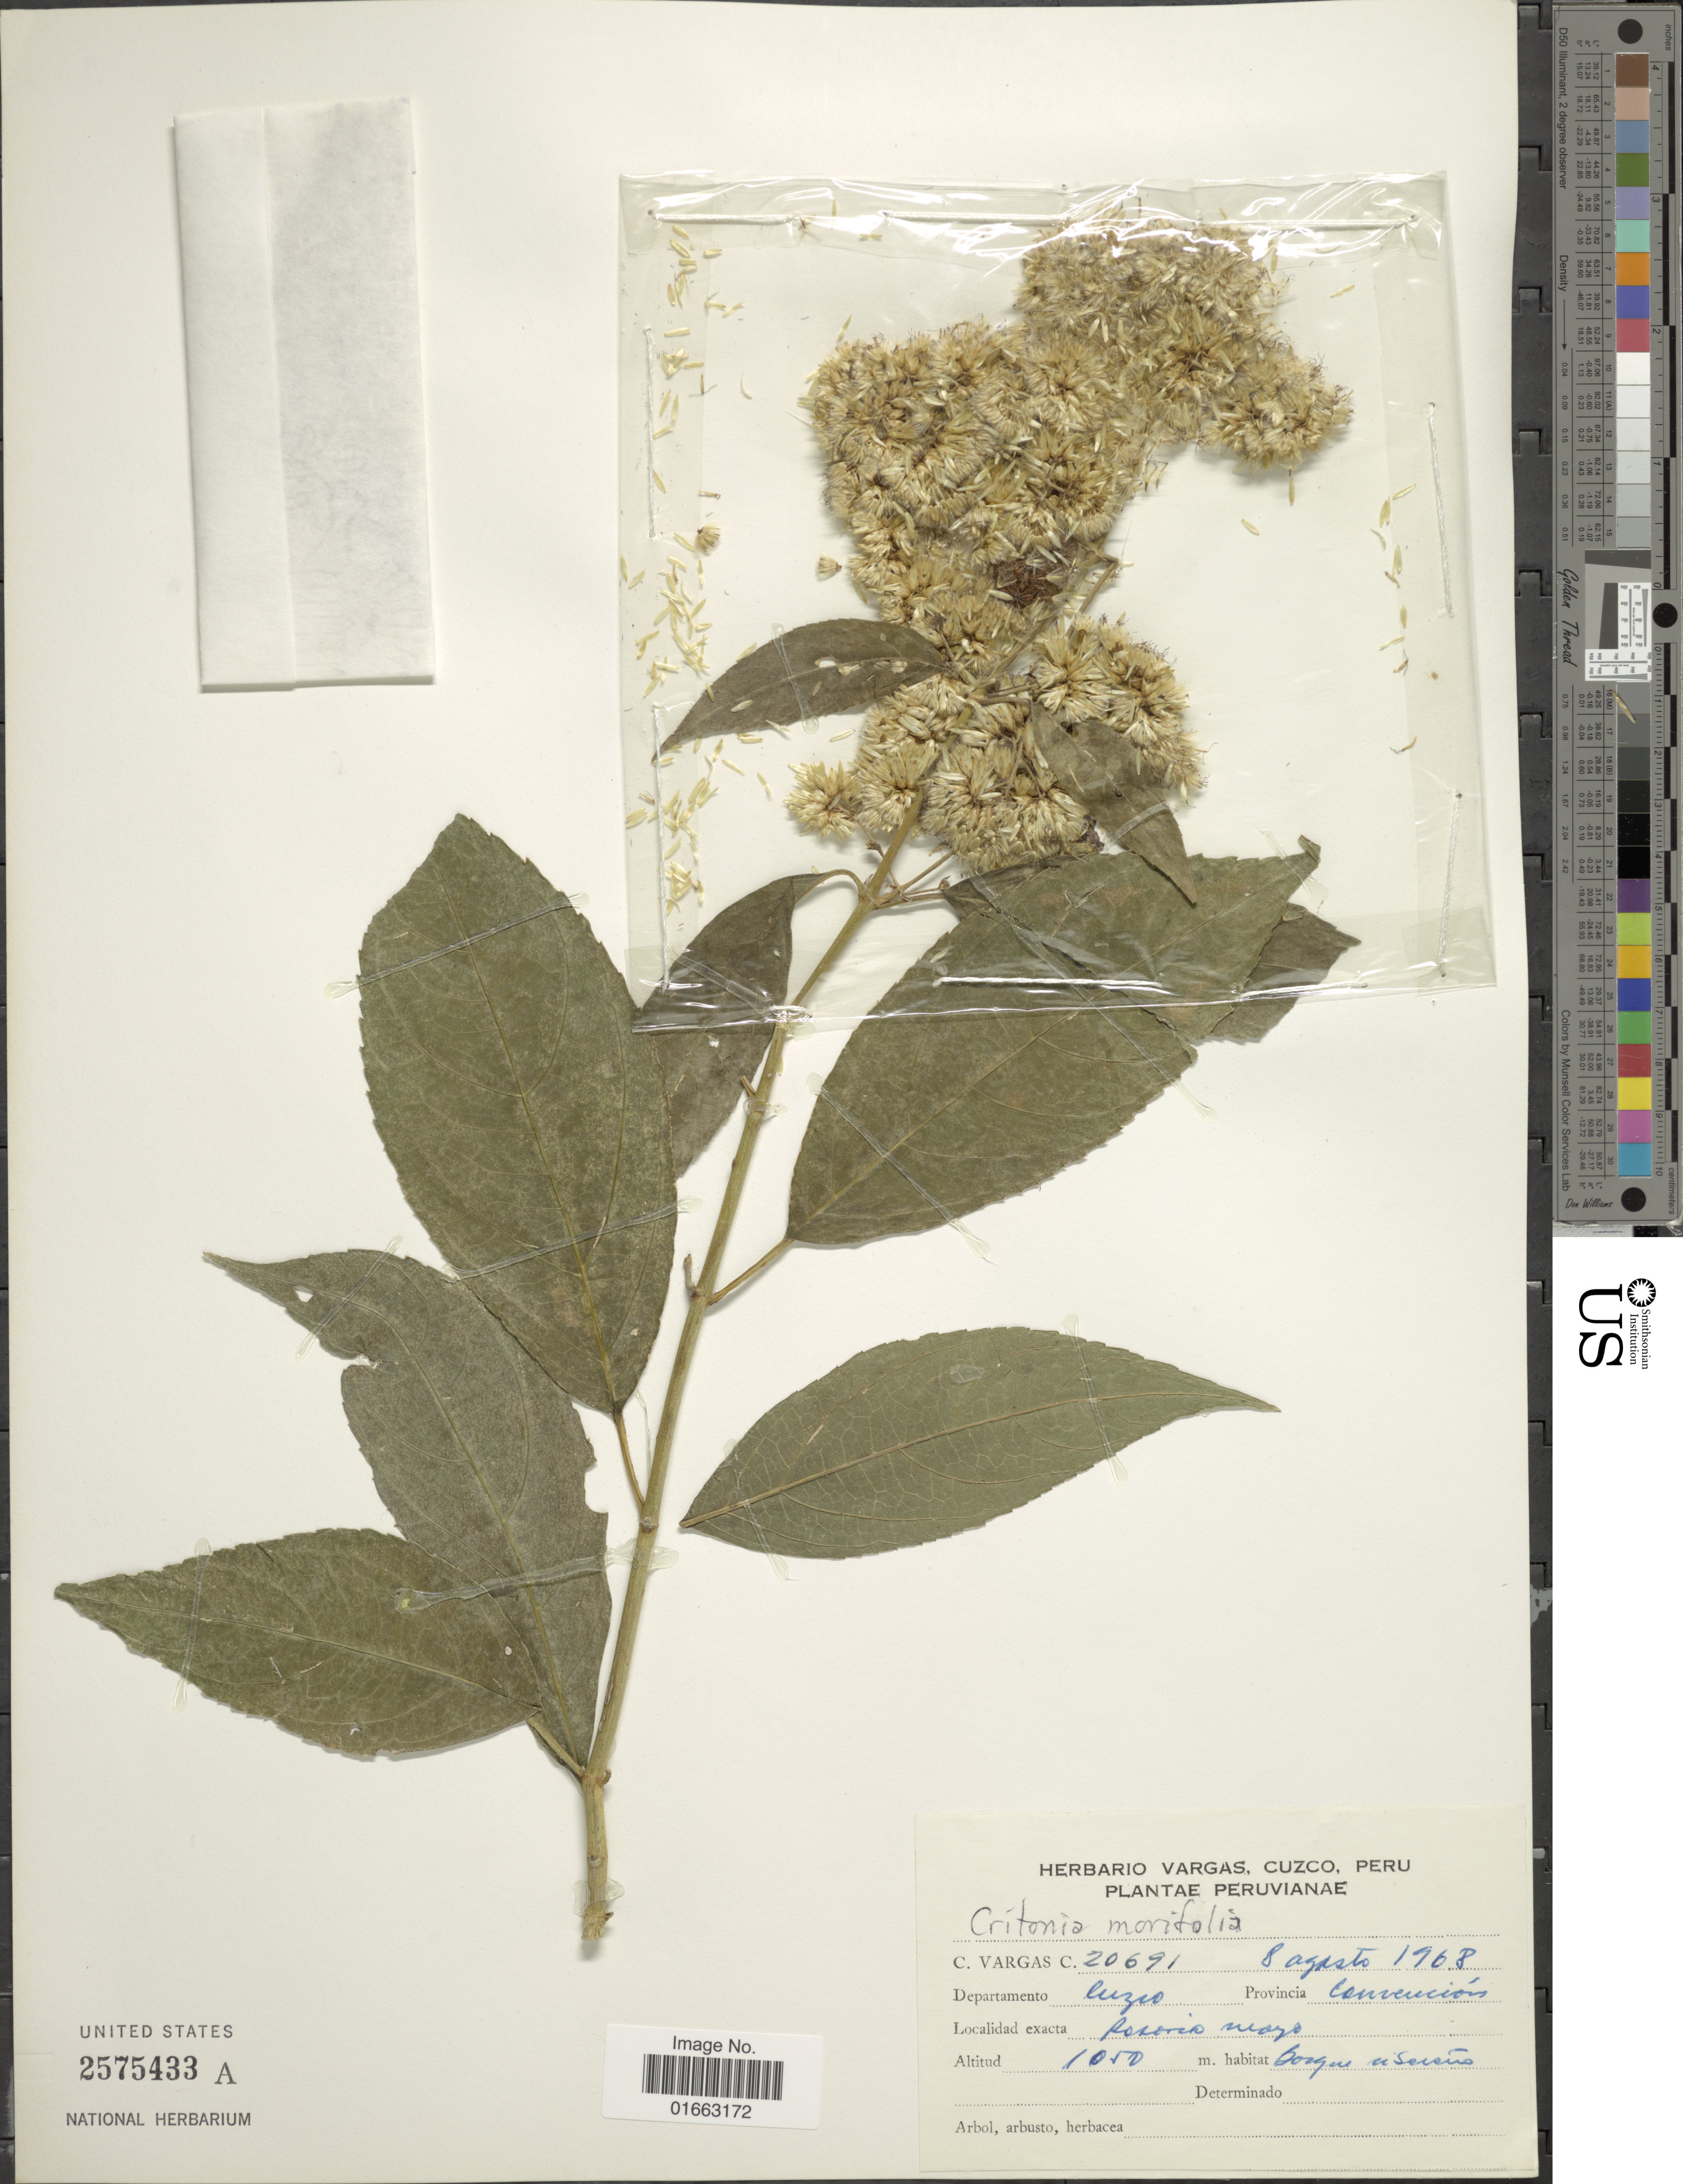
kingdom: Plantae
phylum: Tracheophyta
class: Magnoliopsida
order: Asterales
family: Asteraceae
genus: Critonia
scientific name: Critonia morifolia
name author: (Mill.) R.M. King & H. Rob.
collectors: C. Vargas Calderón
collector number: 20691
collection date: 1968-08-08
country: Peru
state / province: Cusco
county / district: La Convención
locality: Rosorio mayo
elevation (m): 1050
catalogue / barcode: US 2575433A